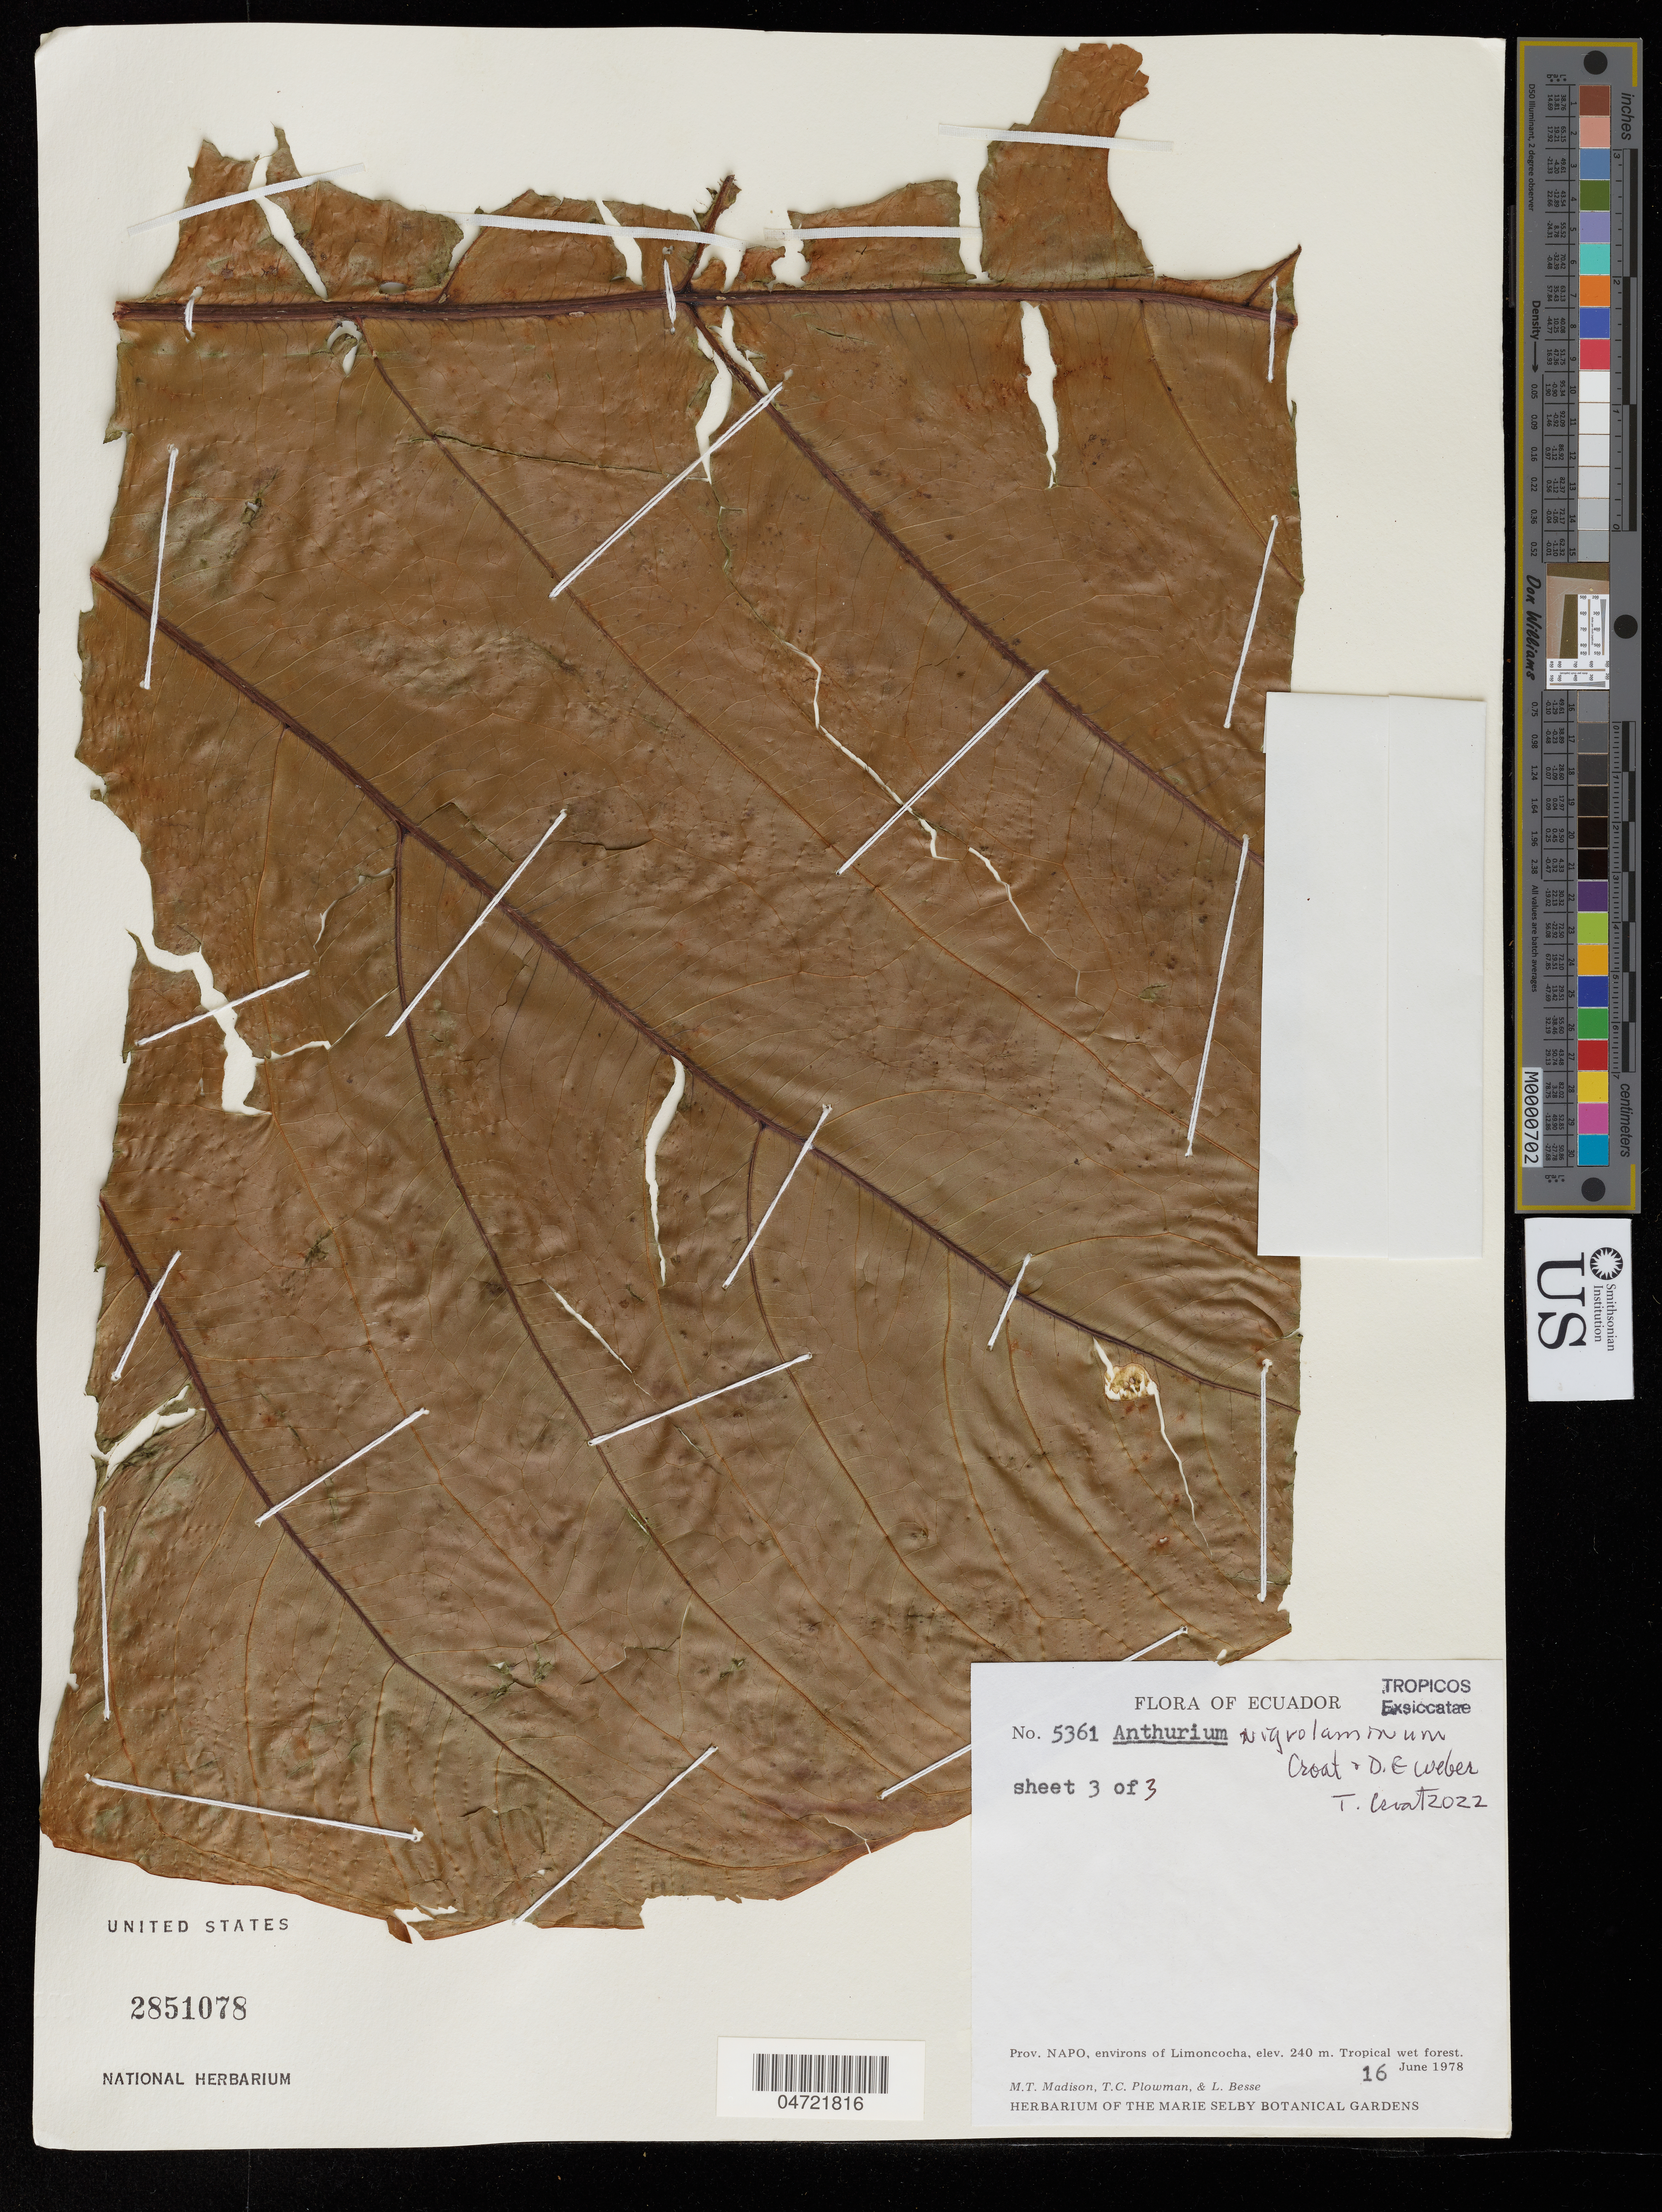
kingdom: Plantae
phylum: Tracheophyta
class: Liliopsida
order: Alismatales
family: Araceae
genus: Anthurium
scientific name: Anthurium sagittatum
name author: (Sims) G. Don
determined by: Croat, Thomas B., Missouri Botanical Garden (MO)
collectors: T. Plowman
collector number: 2022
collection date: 1968-11-14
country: Colombia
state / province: Putumayo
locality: Mocoa: 4 km E of town along trail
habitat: In forest, in sun and shade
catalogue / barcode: US 2710801